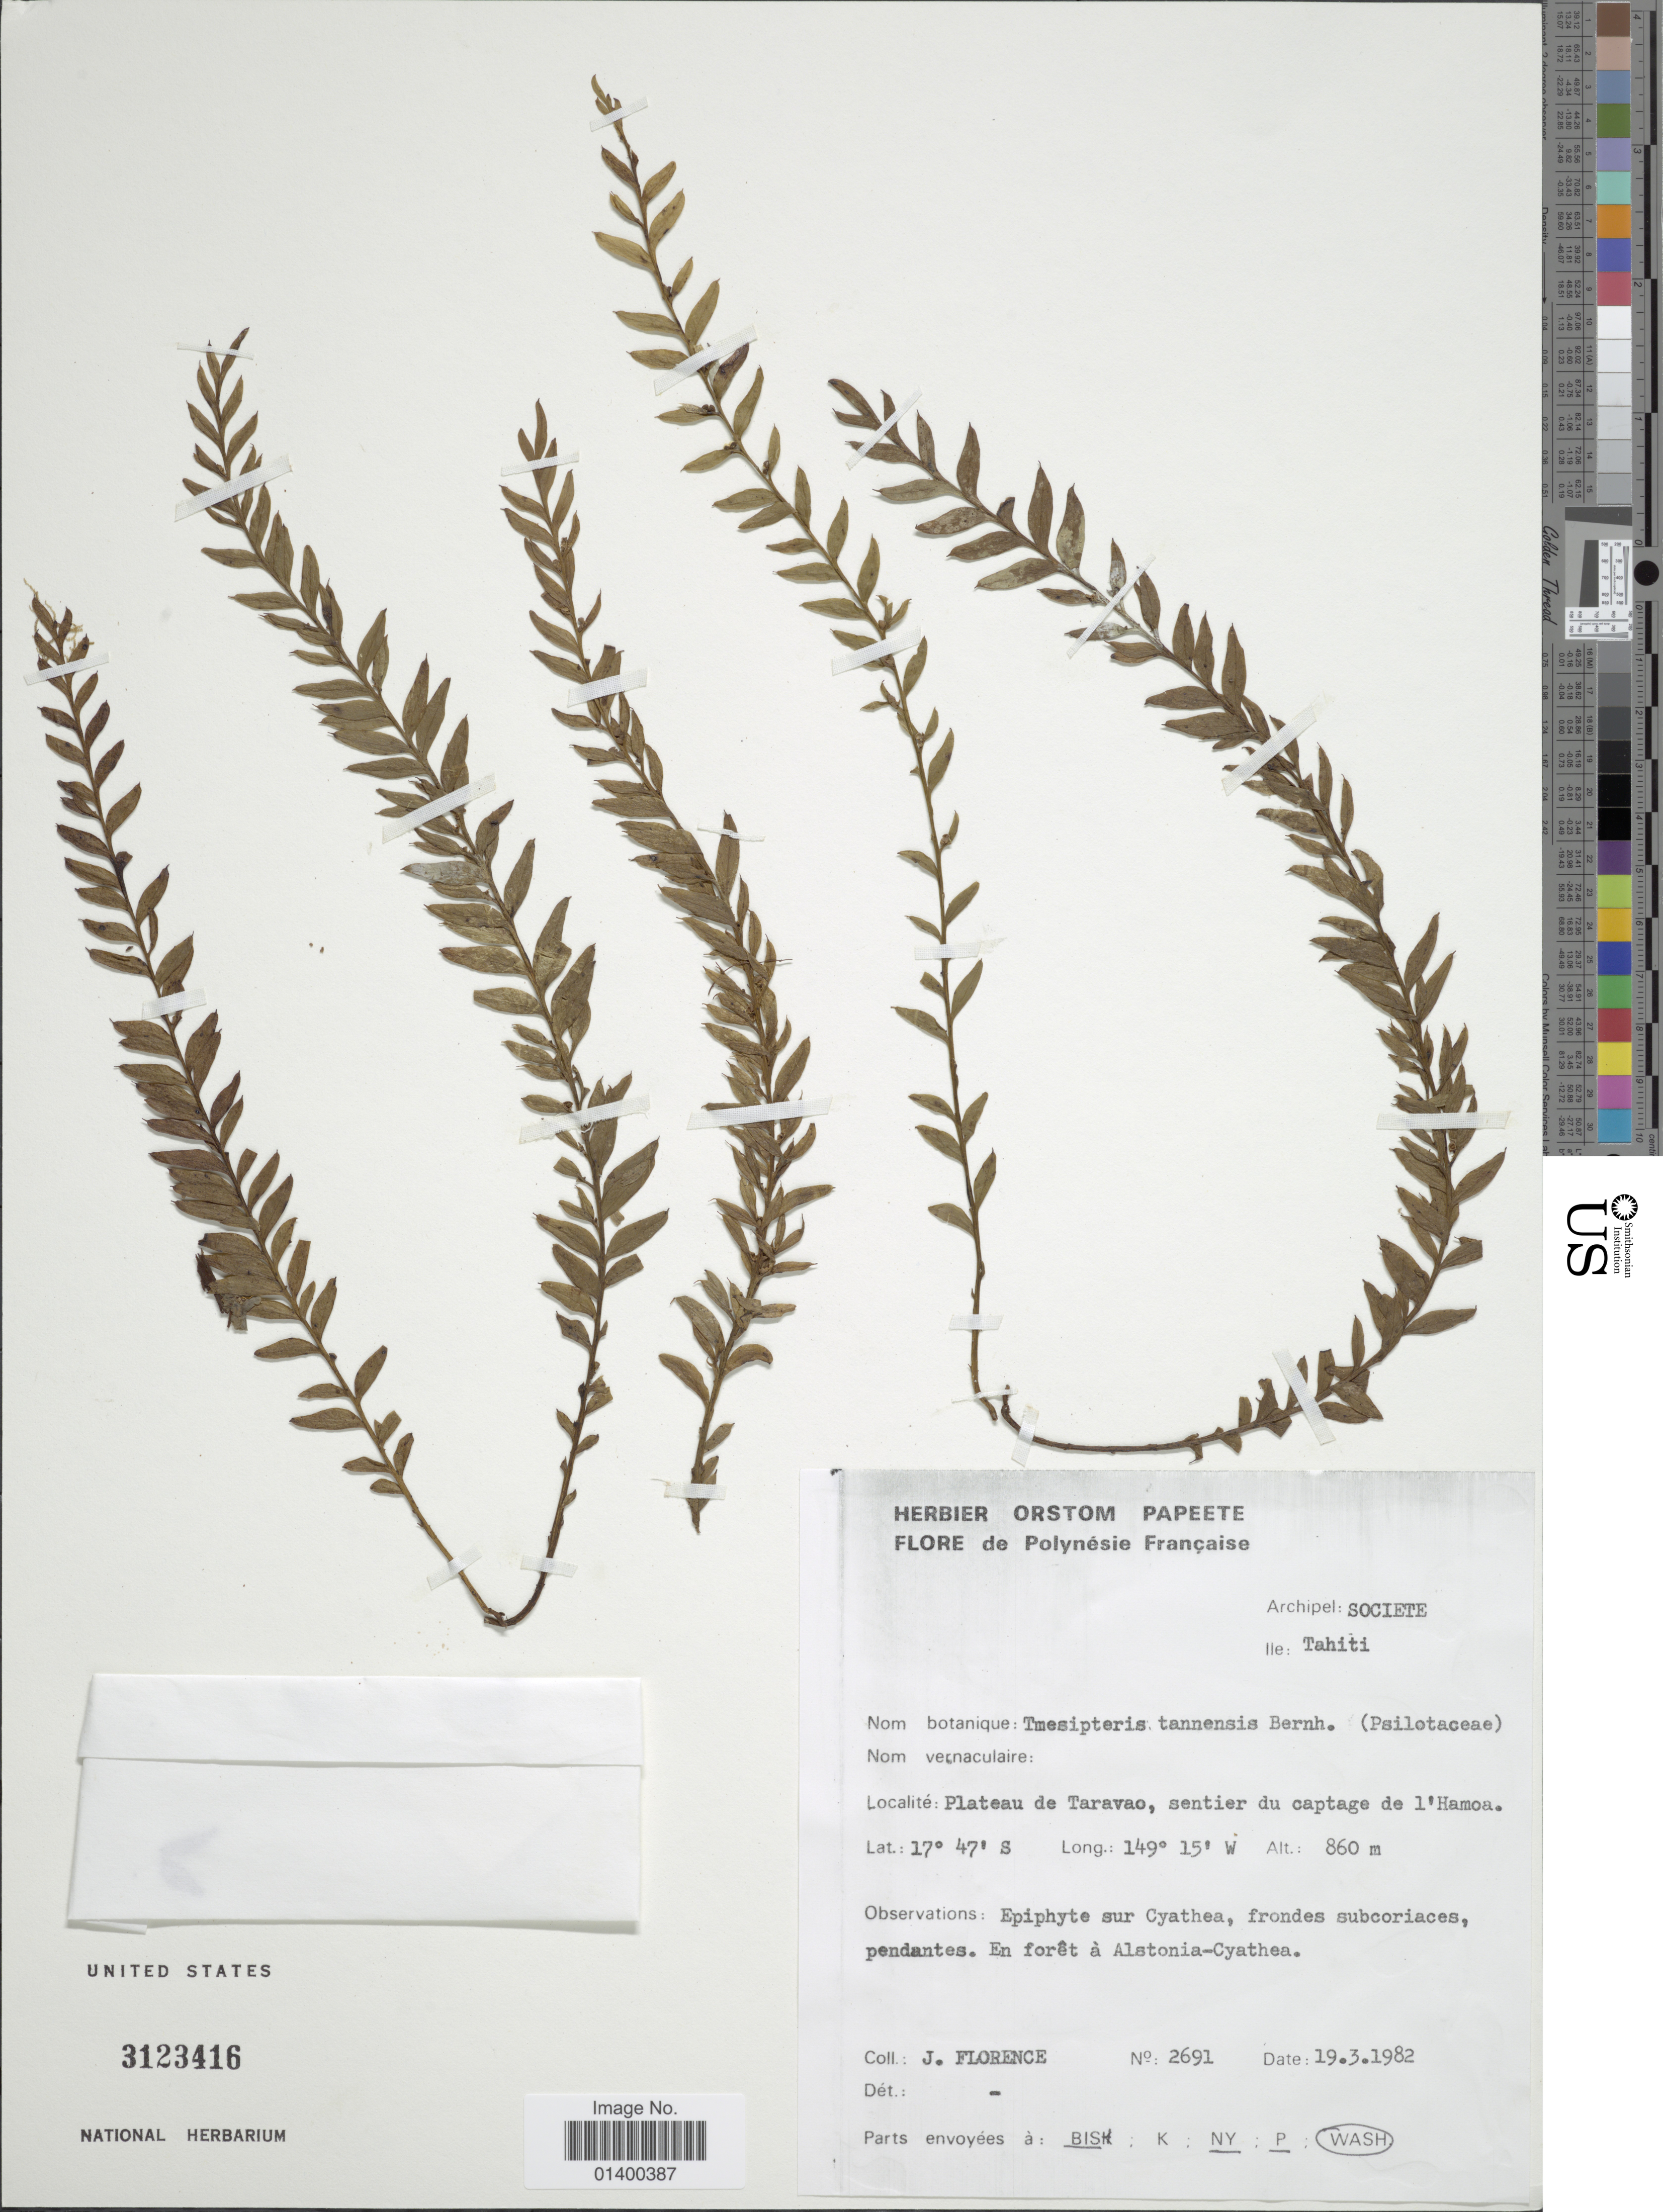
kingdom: Plantae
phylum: Tracheophyta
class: Polypodiopsida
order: Psilotales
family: Psilotaceae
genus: Tmesipteris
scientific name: Tmesipteris tannensis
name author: (Spreng.) Bernh.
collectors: J. Florence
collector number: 2691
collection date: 1982-03-19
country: French Polynesia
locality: Archipel Societe, Ile Tahiti, Plateau de Taravao, sentier du captage de l'Hamoa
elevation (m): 860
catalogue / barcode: US 3123416